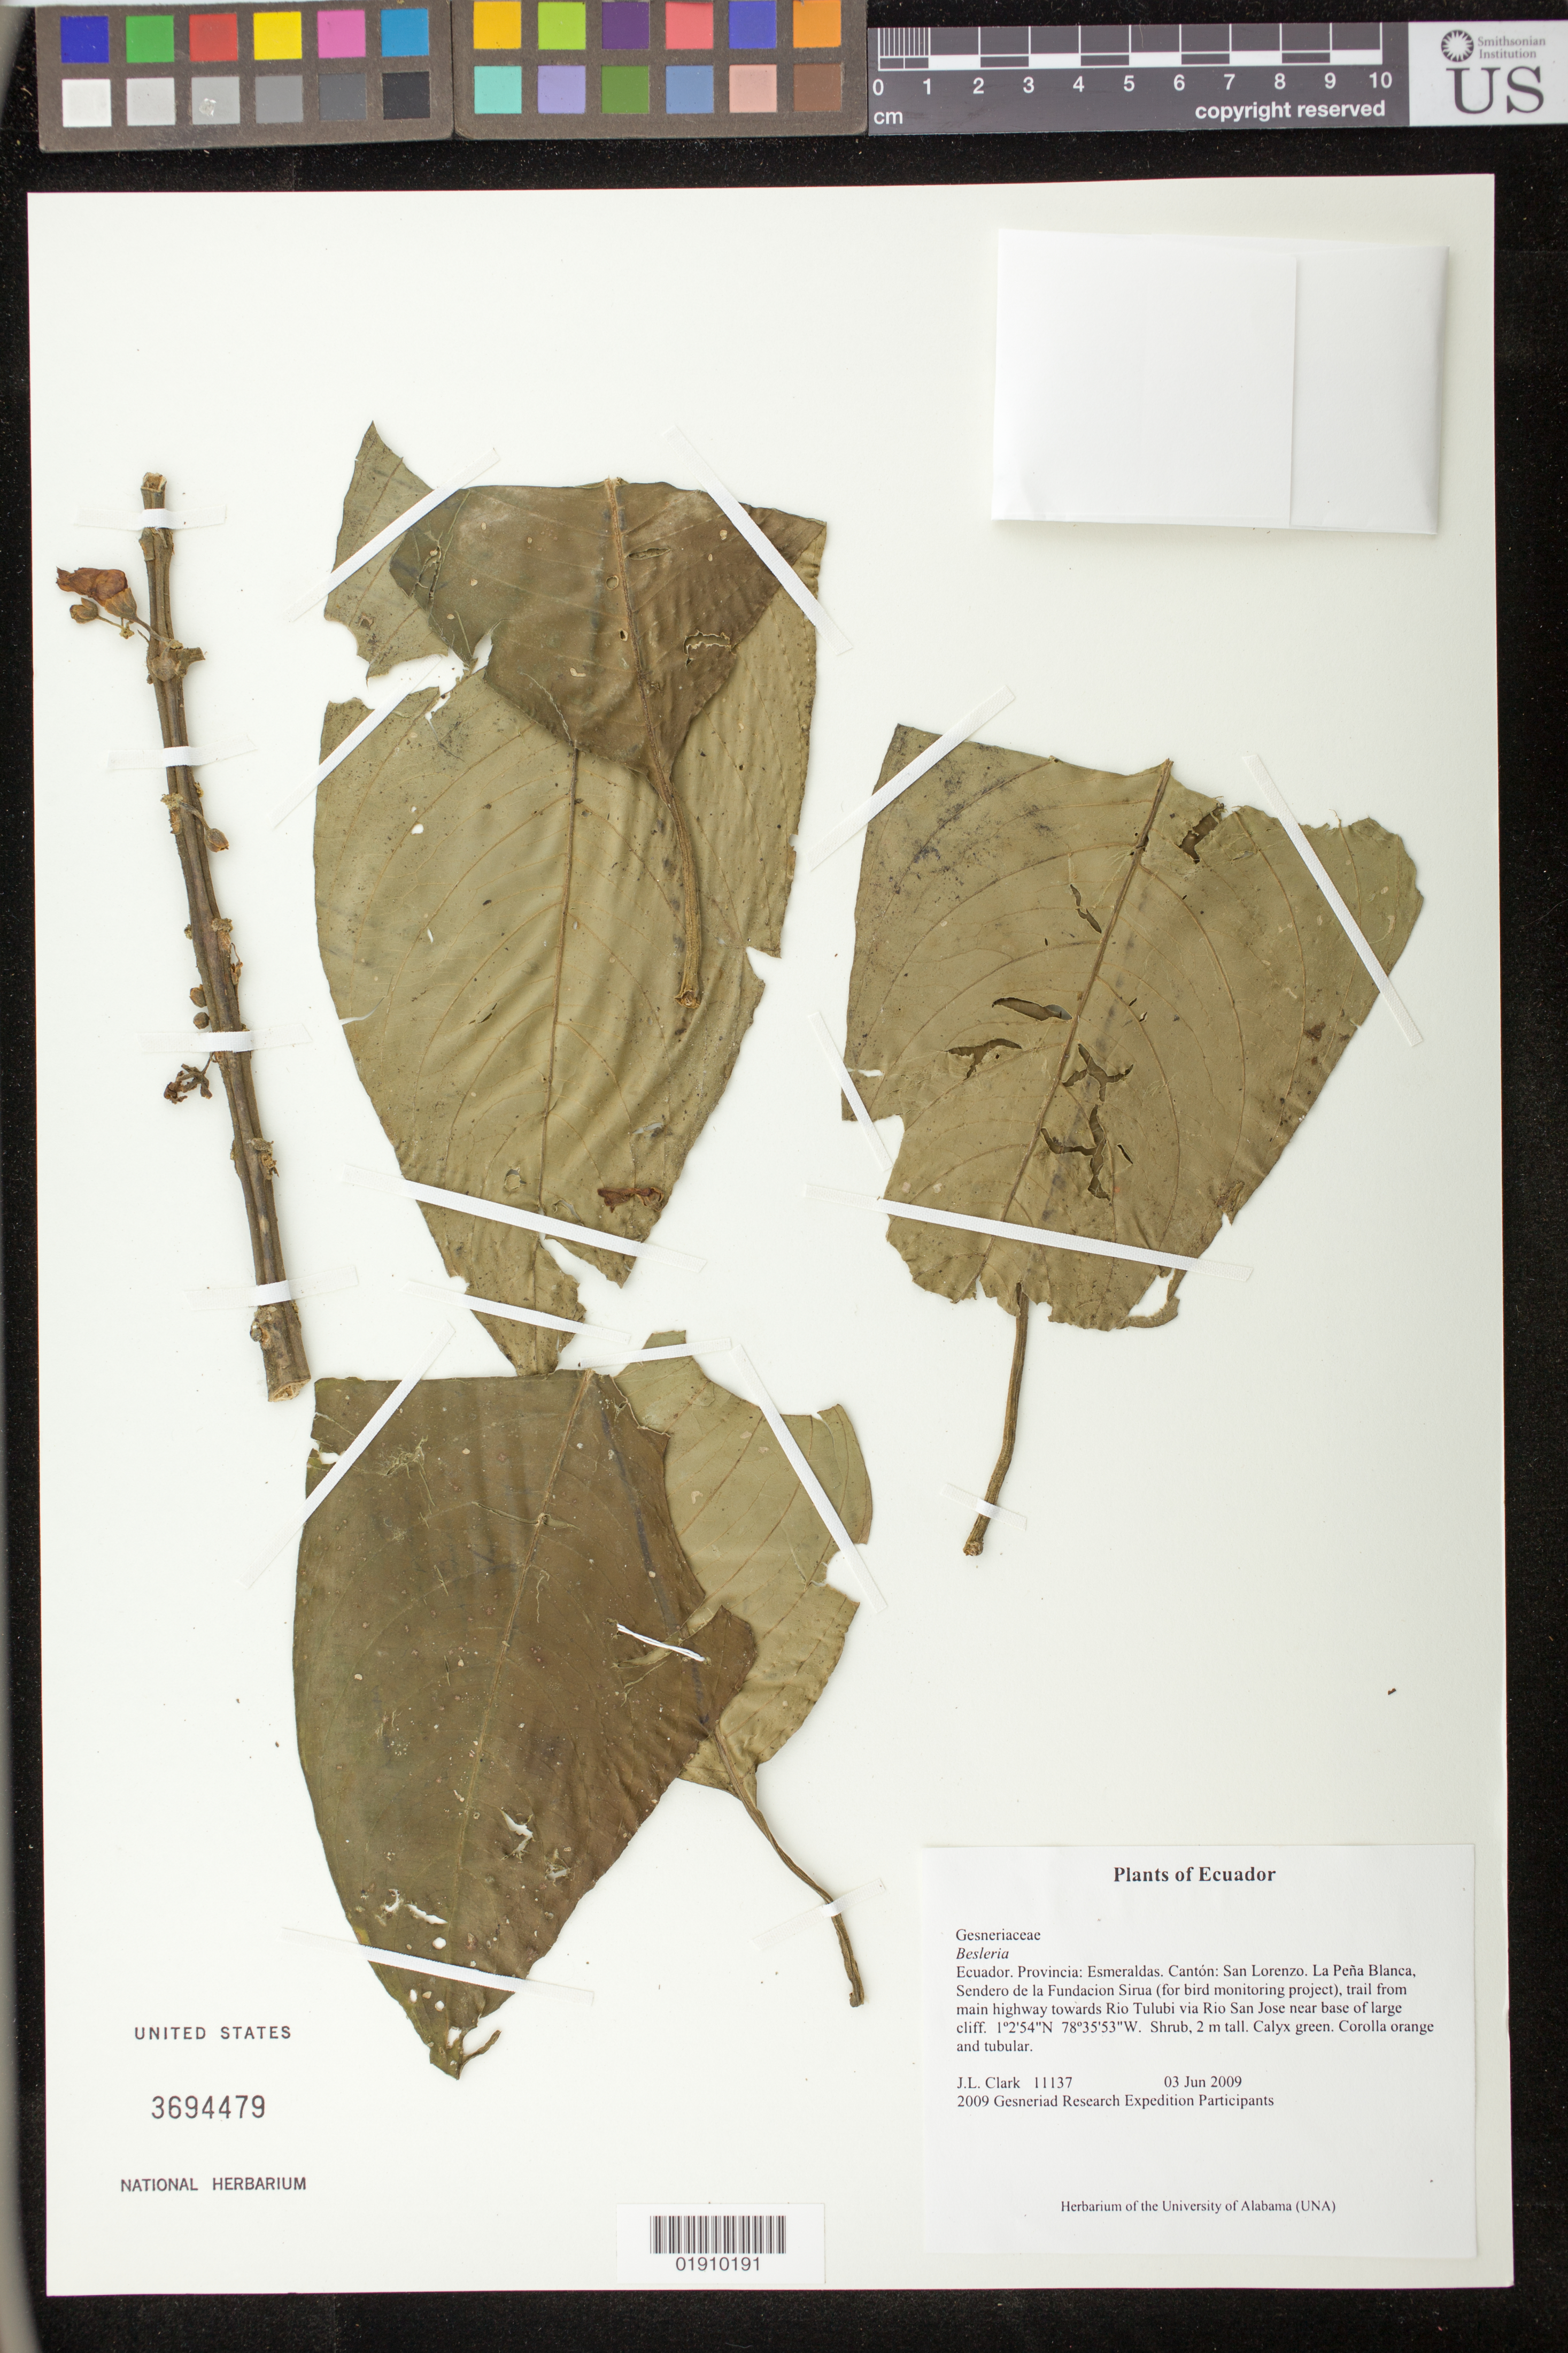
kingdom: Plantae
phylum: Tracheophyta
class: Magnoliopsida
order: Lamiales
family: Gesneriaceae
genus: Besleria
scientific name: Besleria sp.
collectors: J. L. Clark & 2009 Gesneriad Research Expedition Participants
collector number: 11137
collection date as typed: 03 Jun 2009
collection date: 2009-06-03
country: Ecuador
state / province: Esmeraldas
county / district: San Lorenzo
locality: Ecuador. Provincia: Esmeraldas. Canton: San Lorenzo. La Pena Blanca, Sendero de la Fundacion Sirua (for bird monitoring project), trail from main highway towards Rio Tulubi via Rio San Jose near base of large cliff.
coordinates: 1 2 54 N, 78 35 53 W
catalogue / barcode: US 3694479